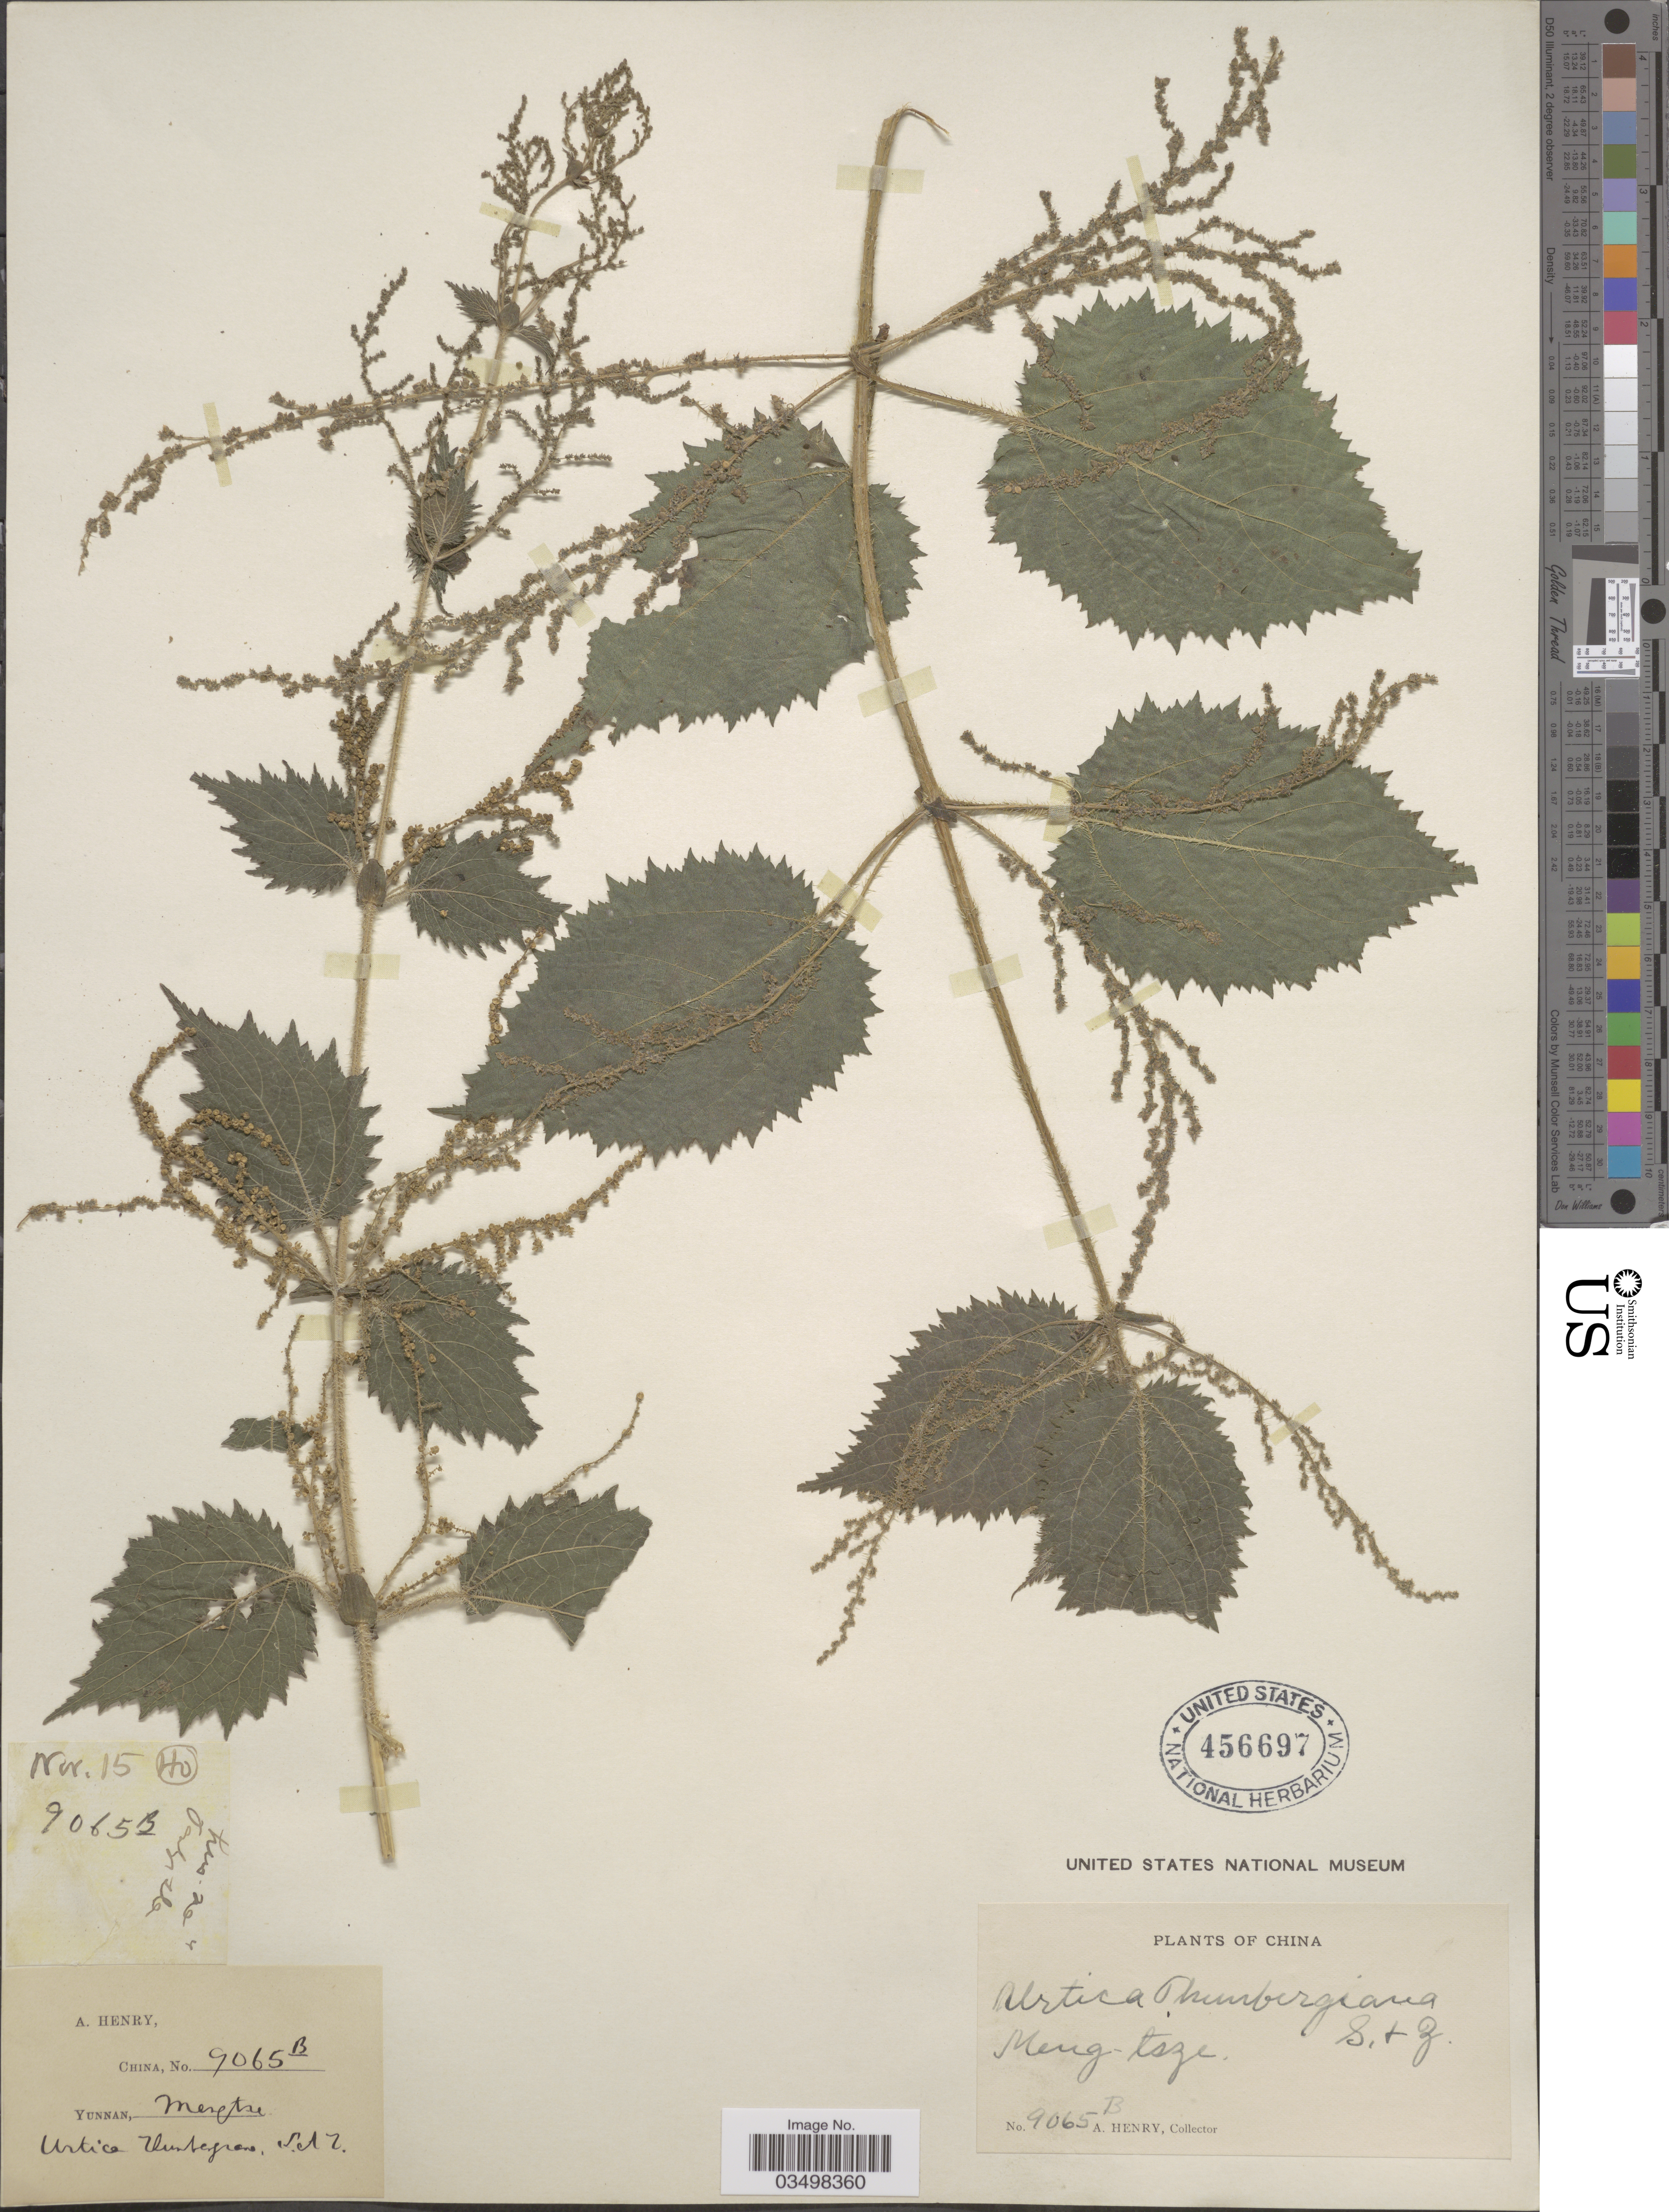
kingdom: Plantae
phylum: Tracheophyta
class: Magnoliopsida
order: Rosales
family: Urticaceae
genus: Urtica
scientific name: Urtica triangularis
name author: Hand.-Mazz.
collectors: A. Henry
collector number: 9065 B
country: China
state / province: Yunnan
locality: Mengtze.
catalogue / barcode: US 456697